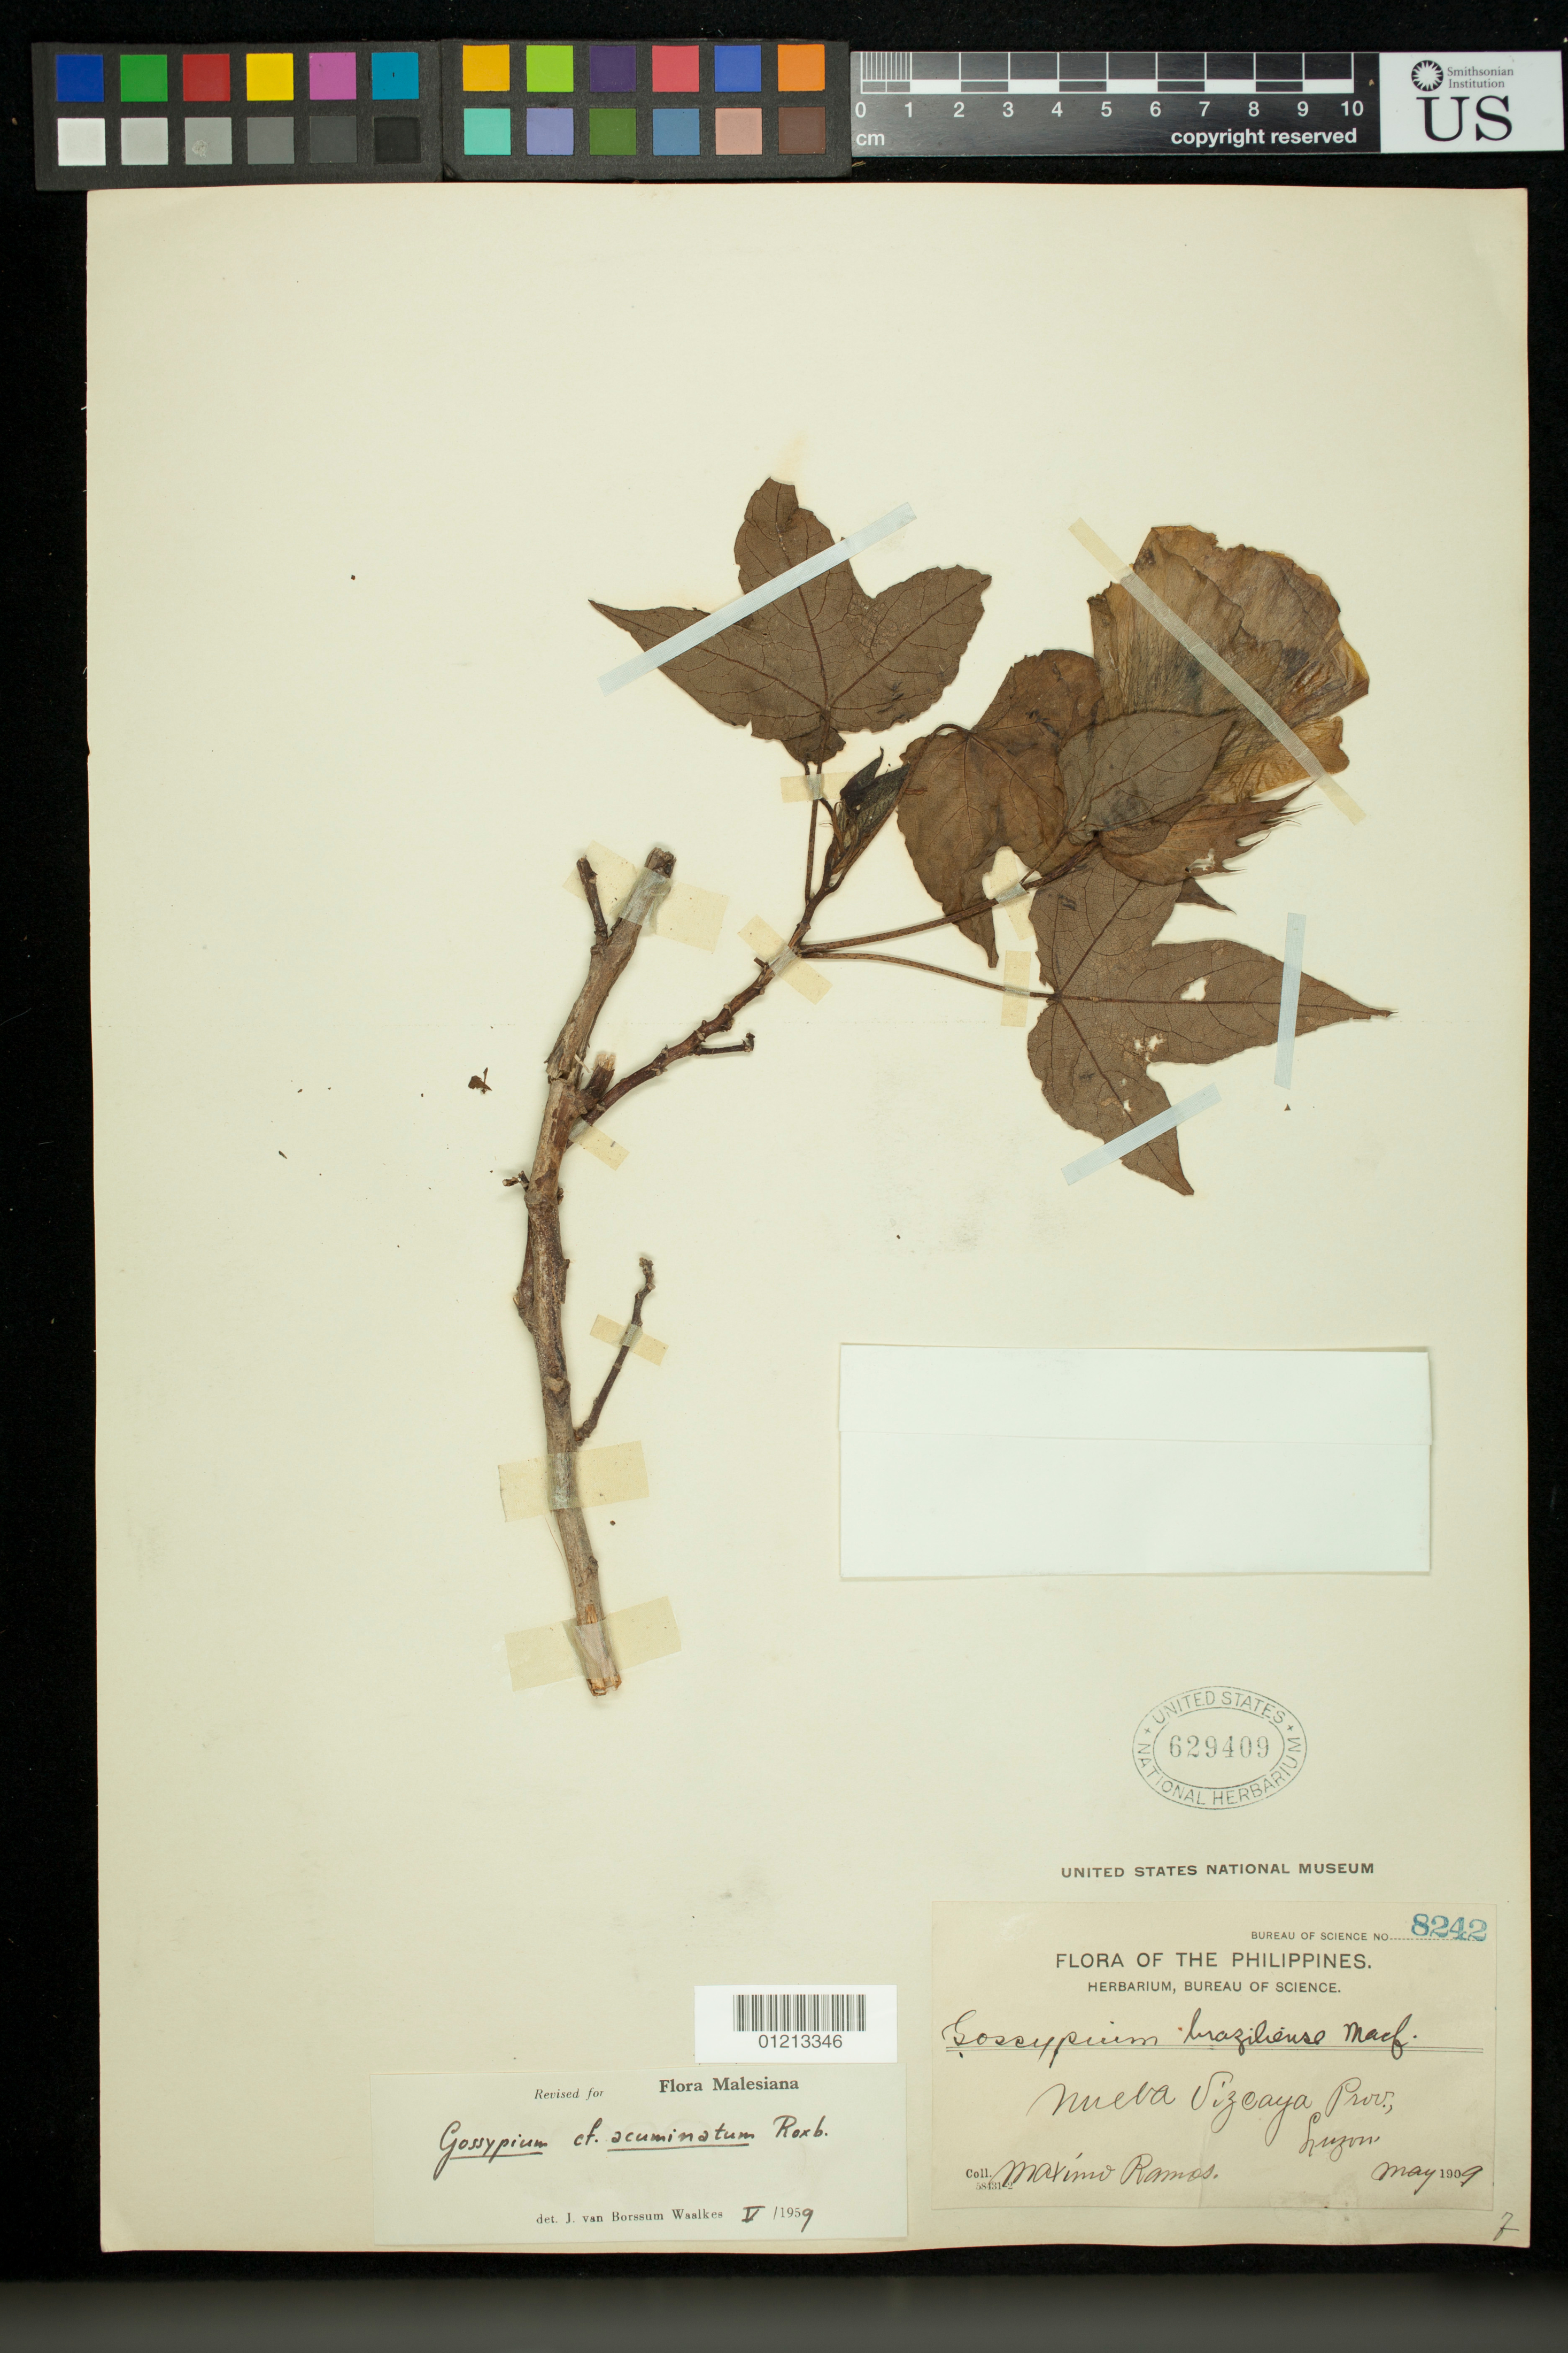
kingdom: Plantae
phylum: Tracheophyta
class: Magnoliopsida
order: Malvales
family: Malvaceae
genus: Gossypium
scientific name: Gossypium acuminatum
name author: Roxb. ex G. Don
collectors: M. Ramos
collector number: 8242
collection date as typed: May 1909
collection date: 1909-05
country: Philippines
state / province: Cagayan Valley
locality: Nueva Vizcaya Prov., Luzon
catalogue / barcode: US 629409